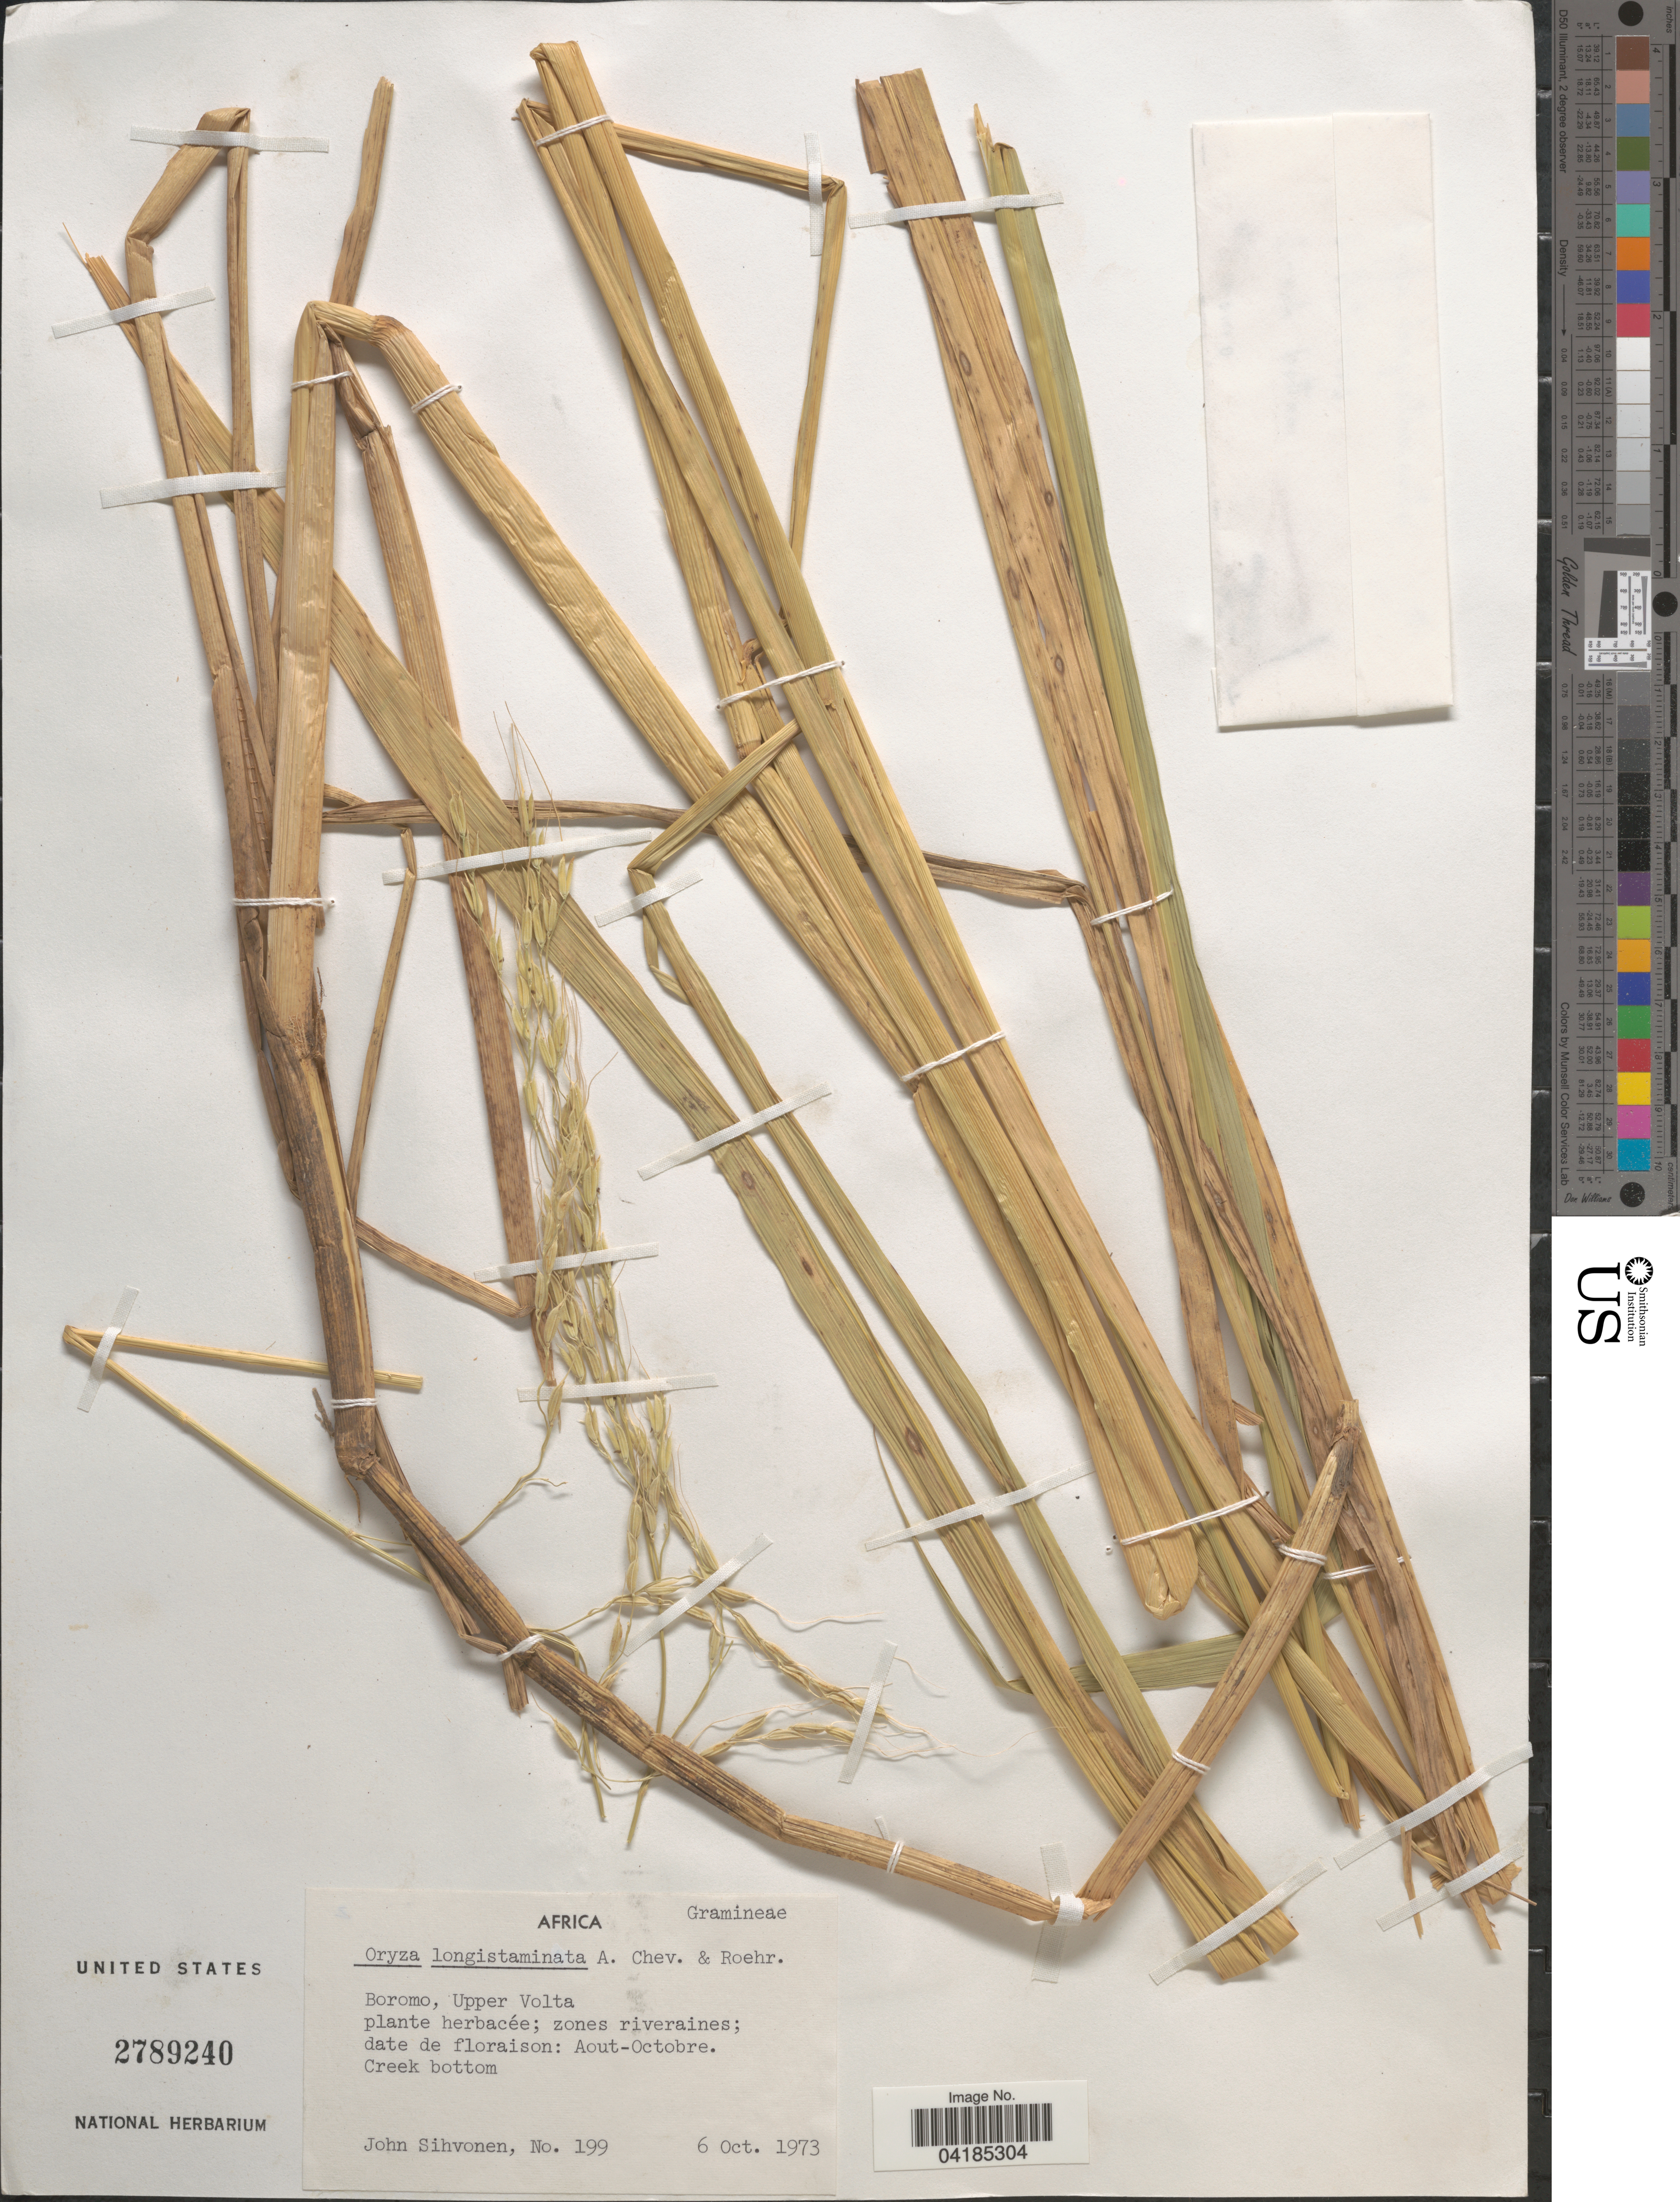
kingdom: Plantae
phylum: Tracheophyta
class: Liliopsida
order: Poales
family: Poaceae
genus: Oryza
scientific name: Oryza longistaminata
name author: A. Chev. & Roehr.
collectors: J. Sihvonen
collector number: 199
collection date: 1973-10-06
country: Burkina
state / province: Boucle du Mouhoun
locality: Africa. Boromo, Upper Volta. Creek bottom.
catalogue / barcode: US 2789240